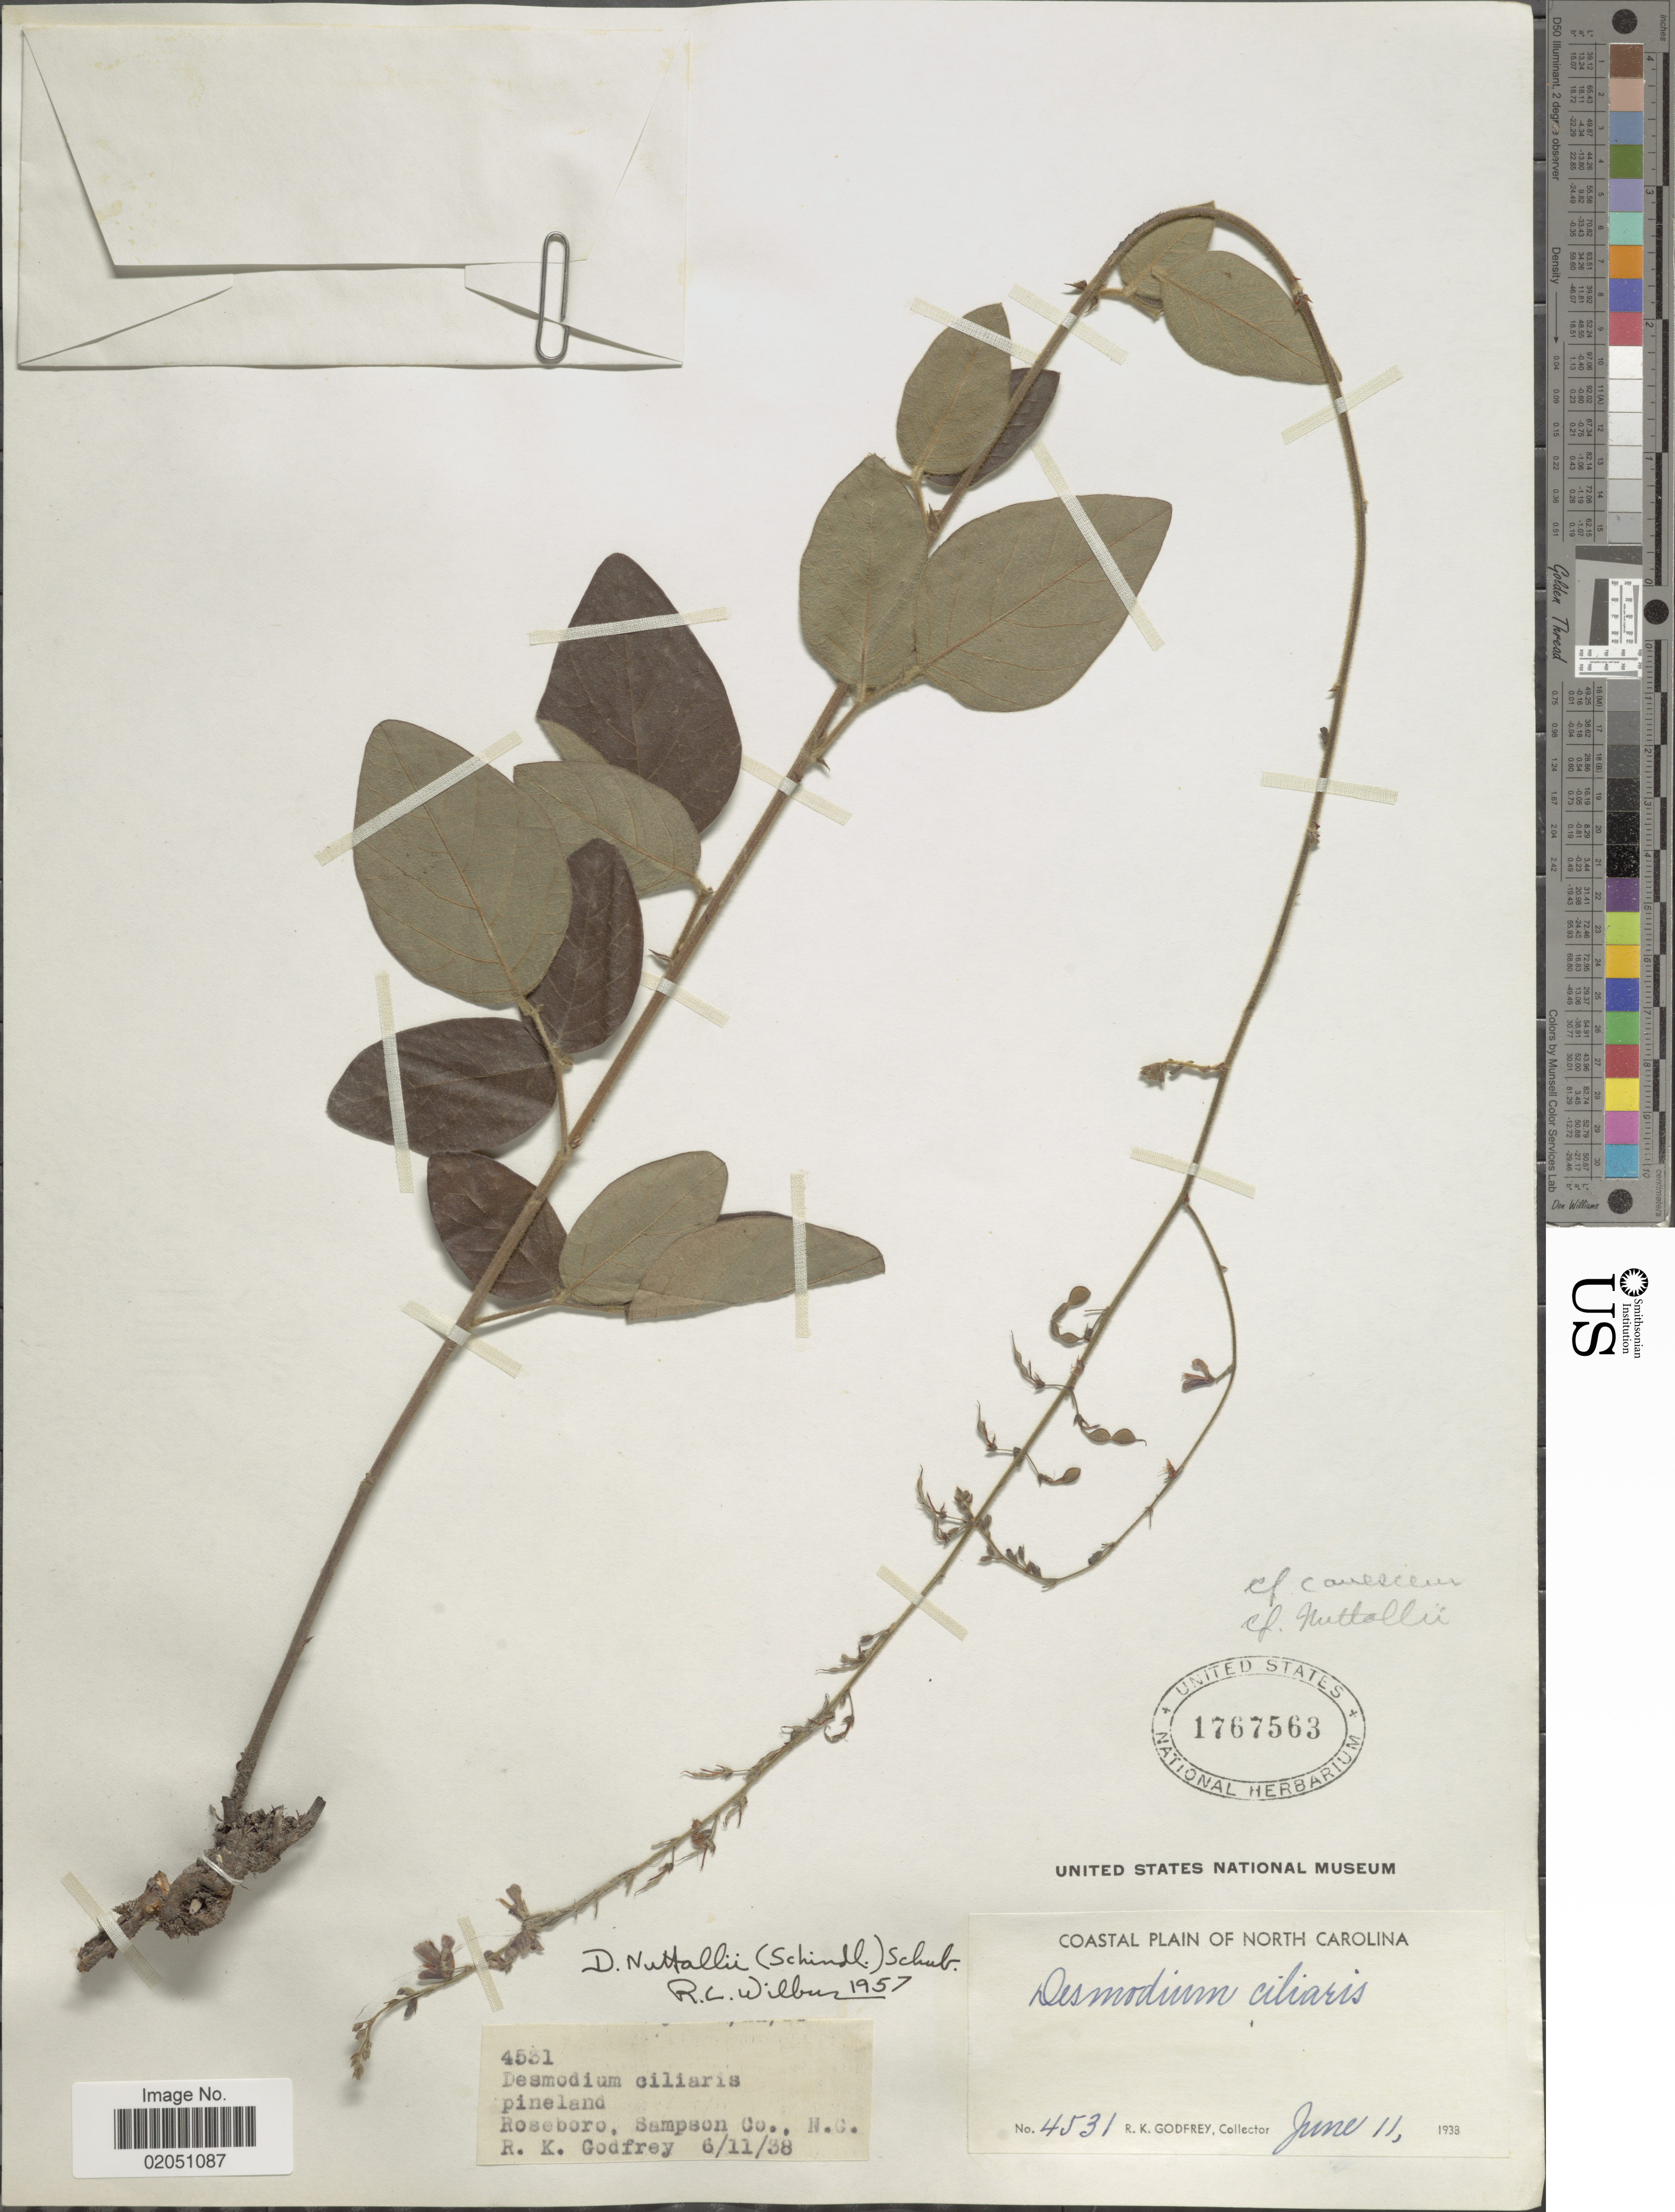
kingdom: Plantae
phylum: Tracheophyta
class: Magnoliopsida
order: Fabales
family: Fabaceae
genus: Desmodium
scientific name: Desmodium nuttallii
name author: (Schindl.) B.G. Schub.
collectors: R. K. Godfrey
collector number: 4531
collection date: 1938-06-11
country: United States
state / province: North Carolina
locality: Pineland, Roseboro, Sampson Co., Coastal Plain of North Carolina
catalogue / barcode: US 1767563